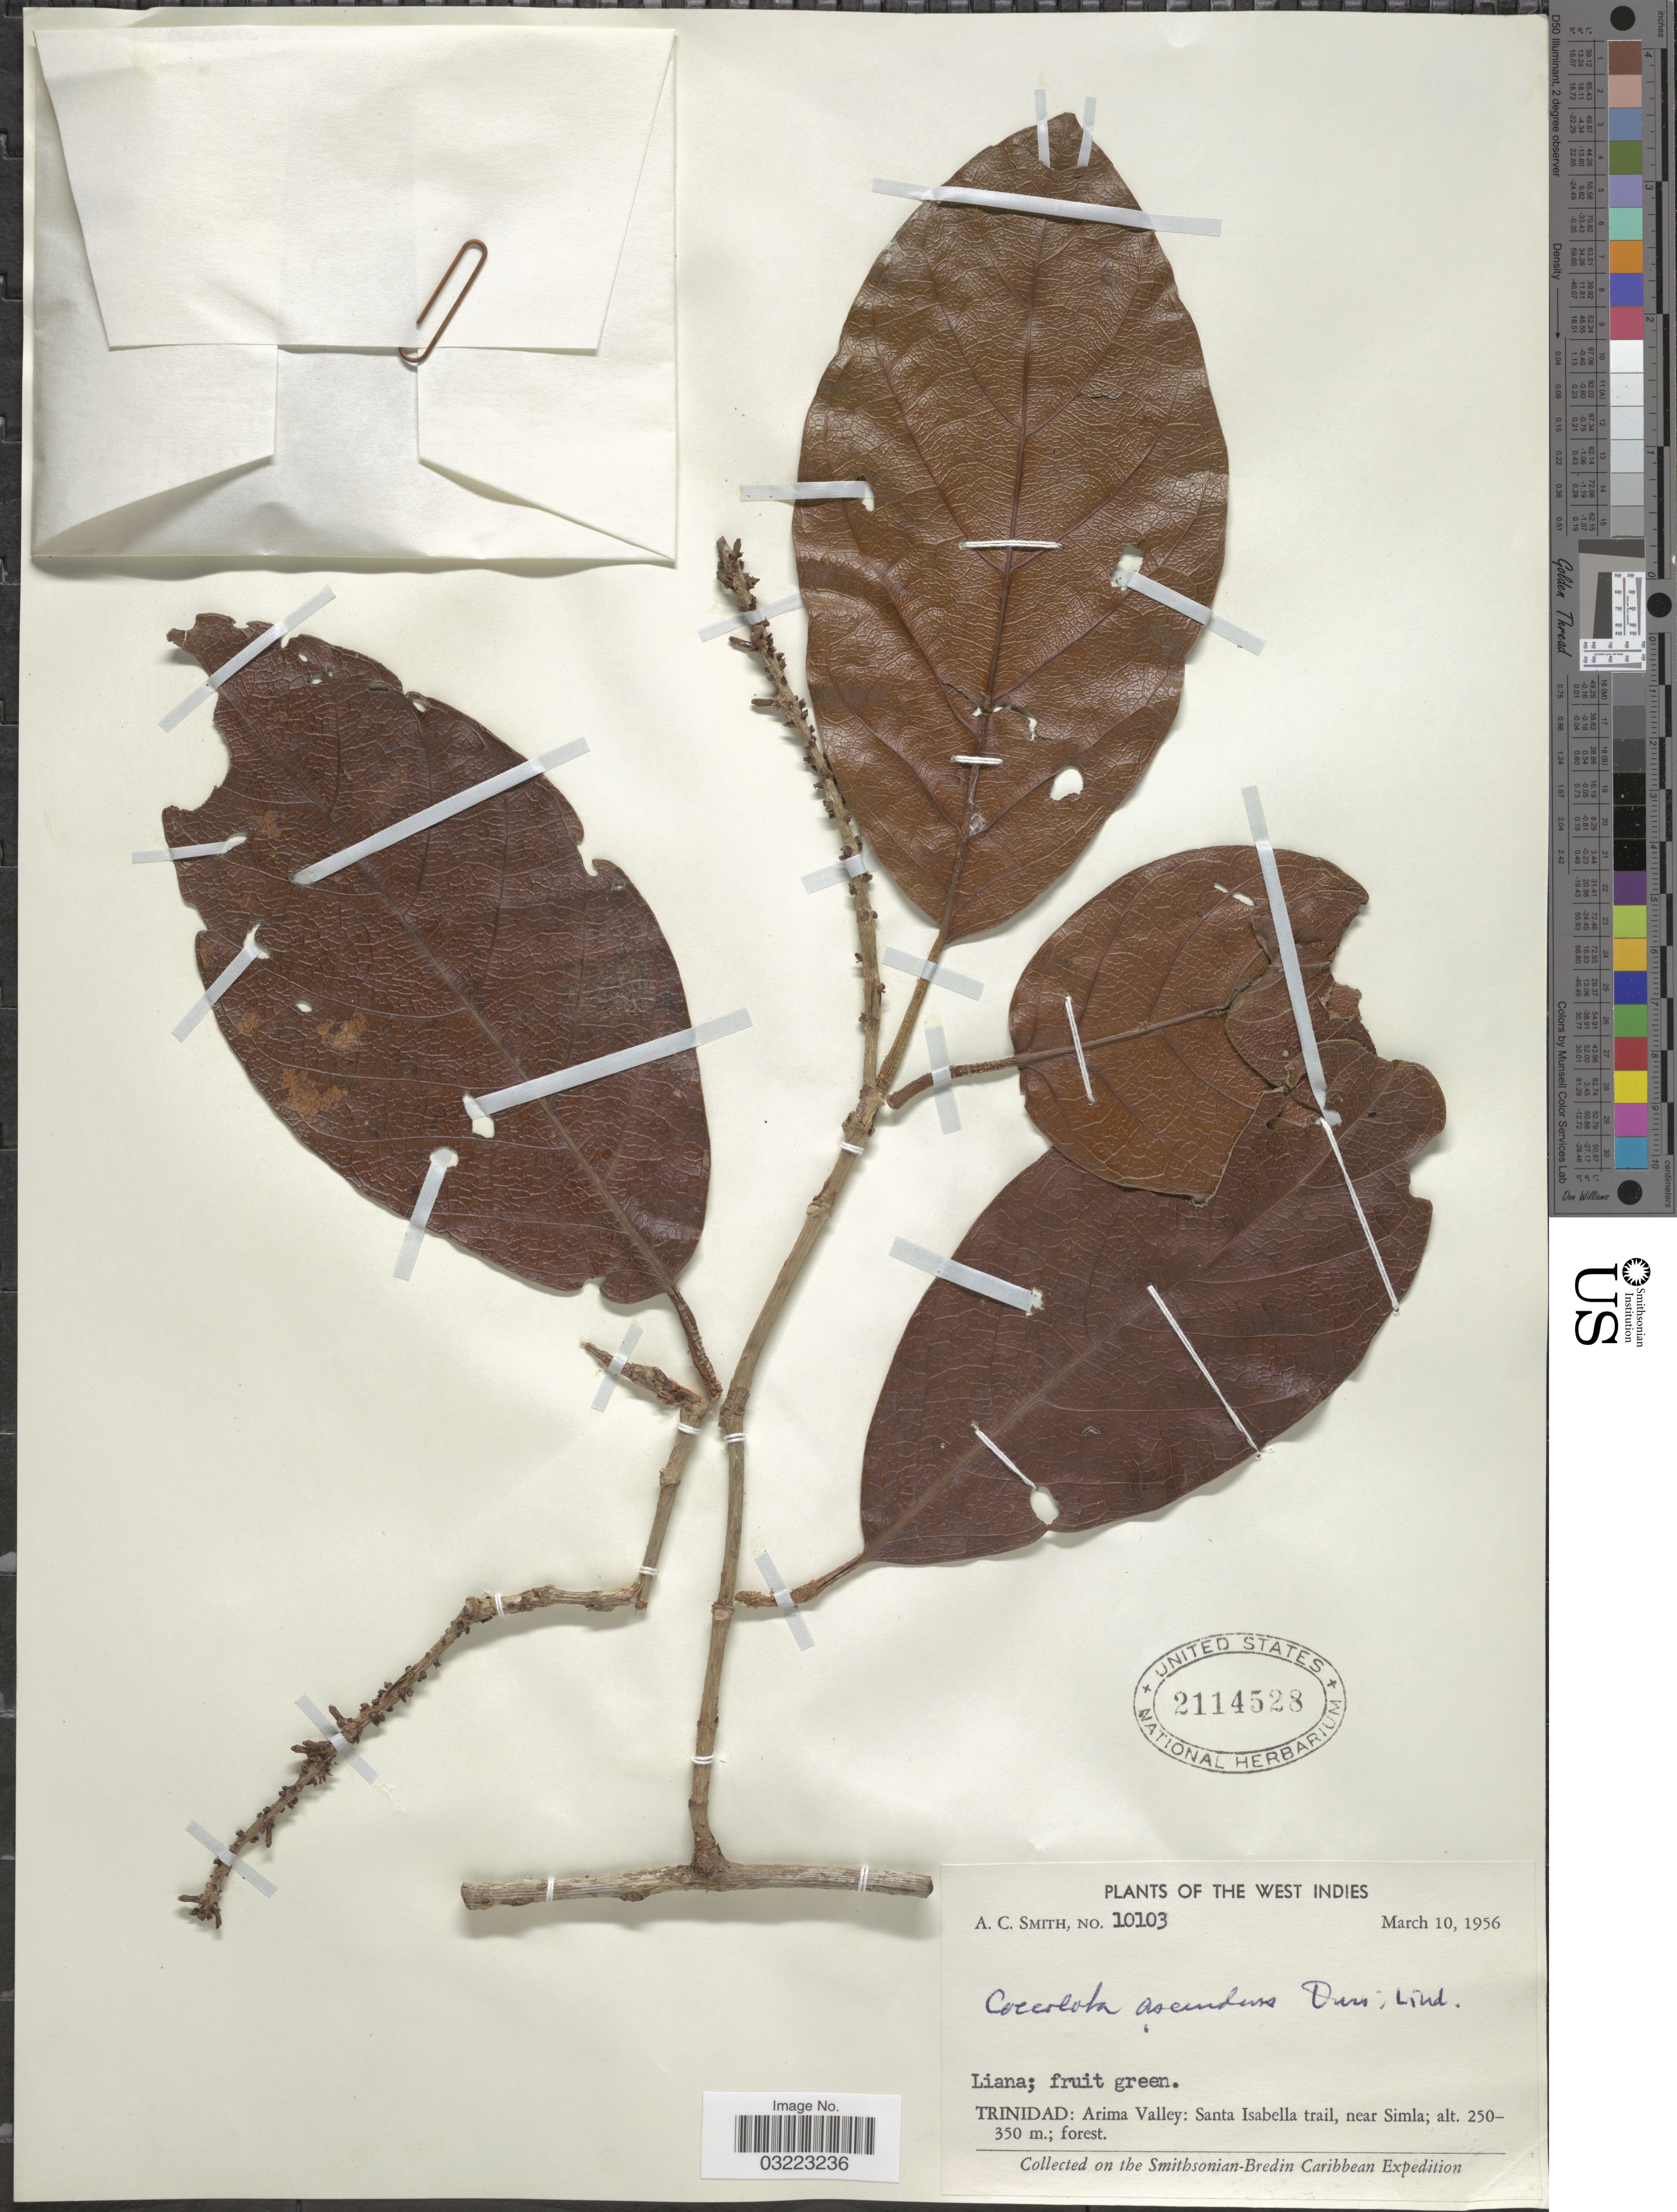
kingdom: Plantae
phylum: Tracheophyta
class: Magnoliopsida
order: Caryophyllales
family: Polygonaceae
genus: Coccoloba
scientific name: Coccoloba ascendens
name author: Duss ex Lindau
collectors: A. C. Smith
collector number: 10103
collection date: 1956-03-10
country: Trinidad and Tobago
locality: Trinidad: Arima Valley: Santa Isabella trail, near Simla.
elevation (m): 250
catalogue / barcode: US 2114528